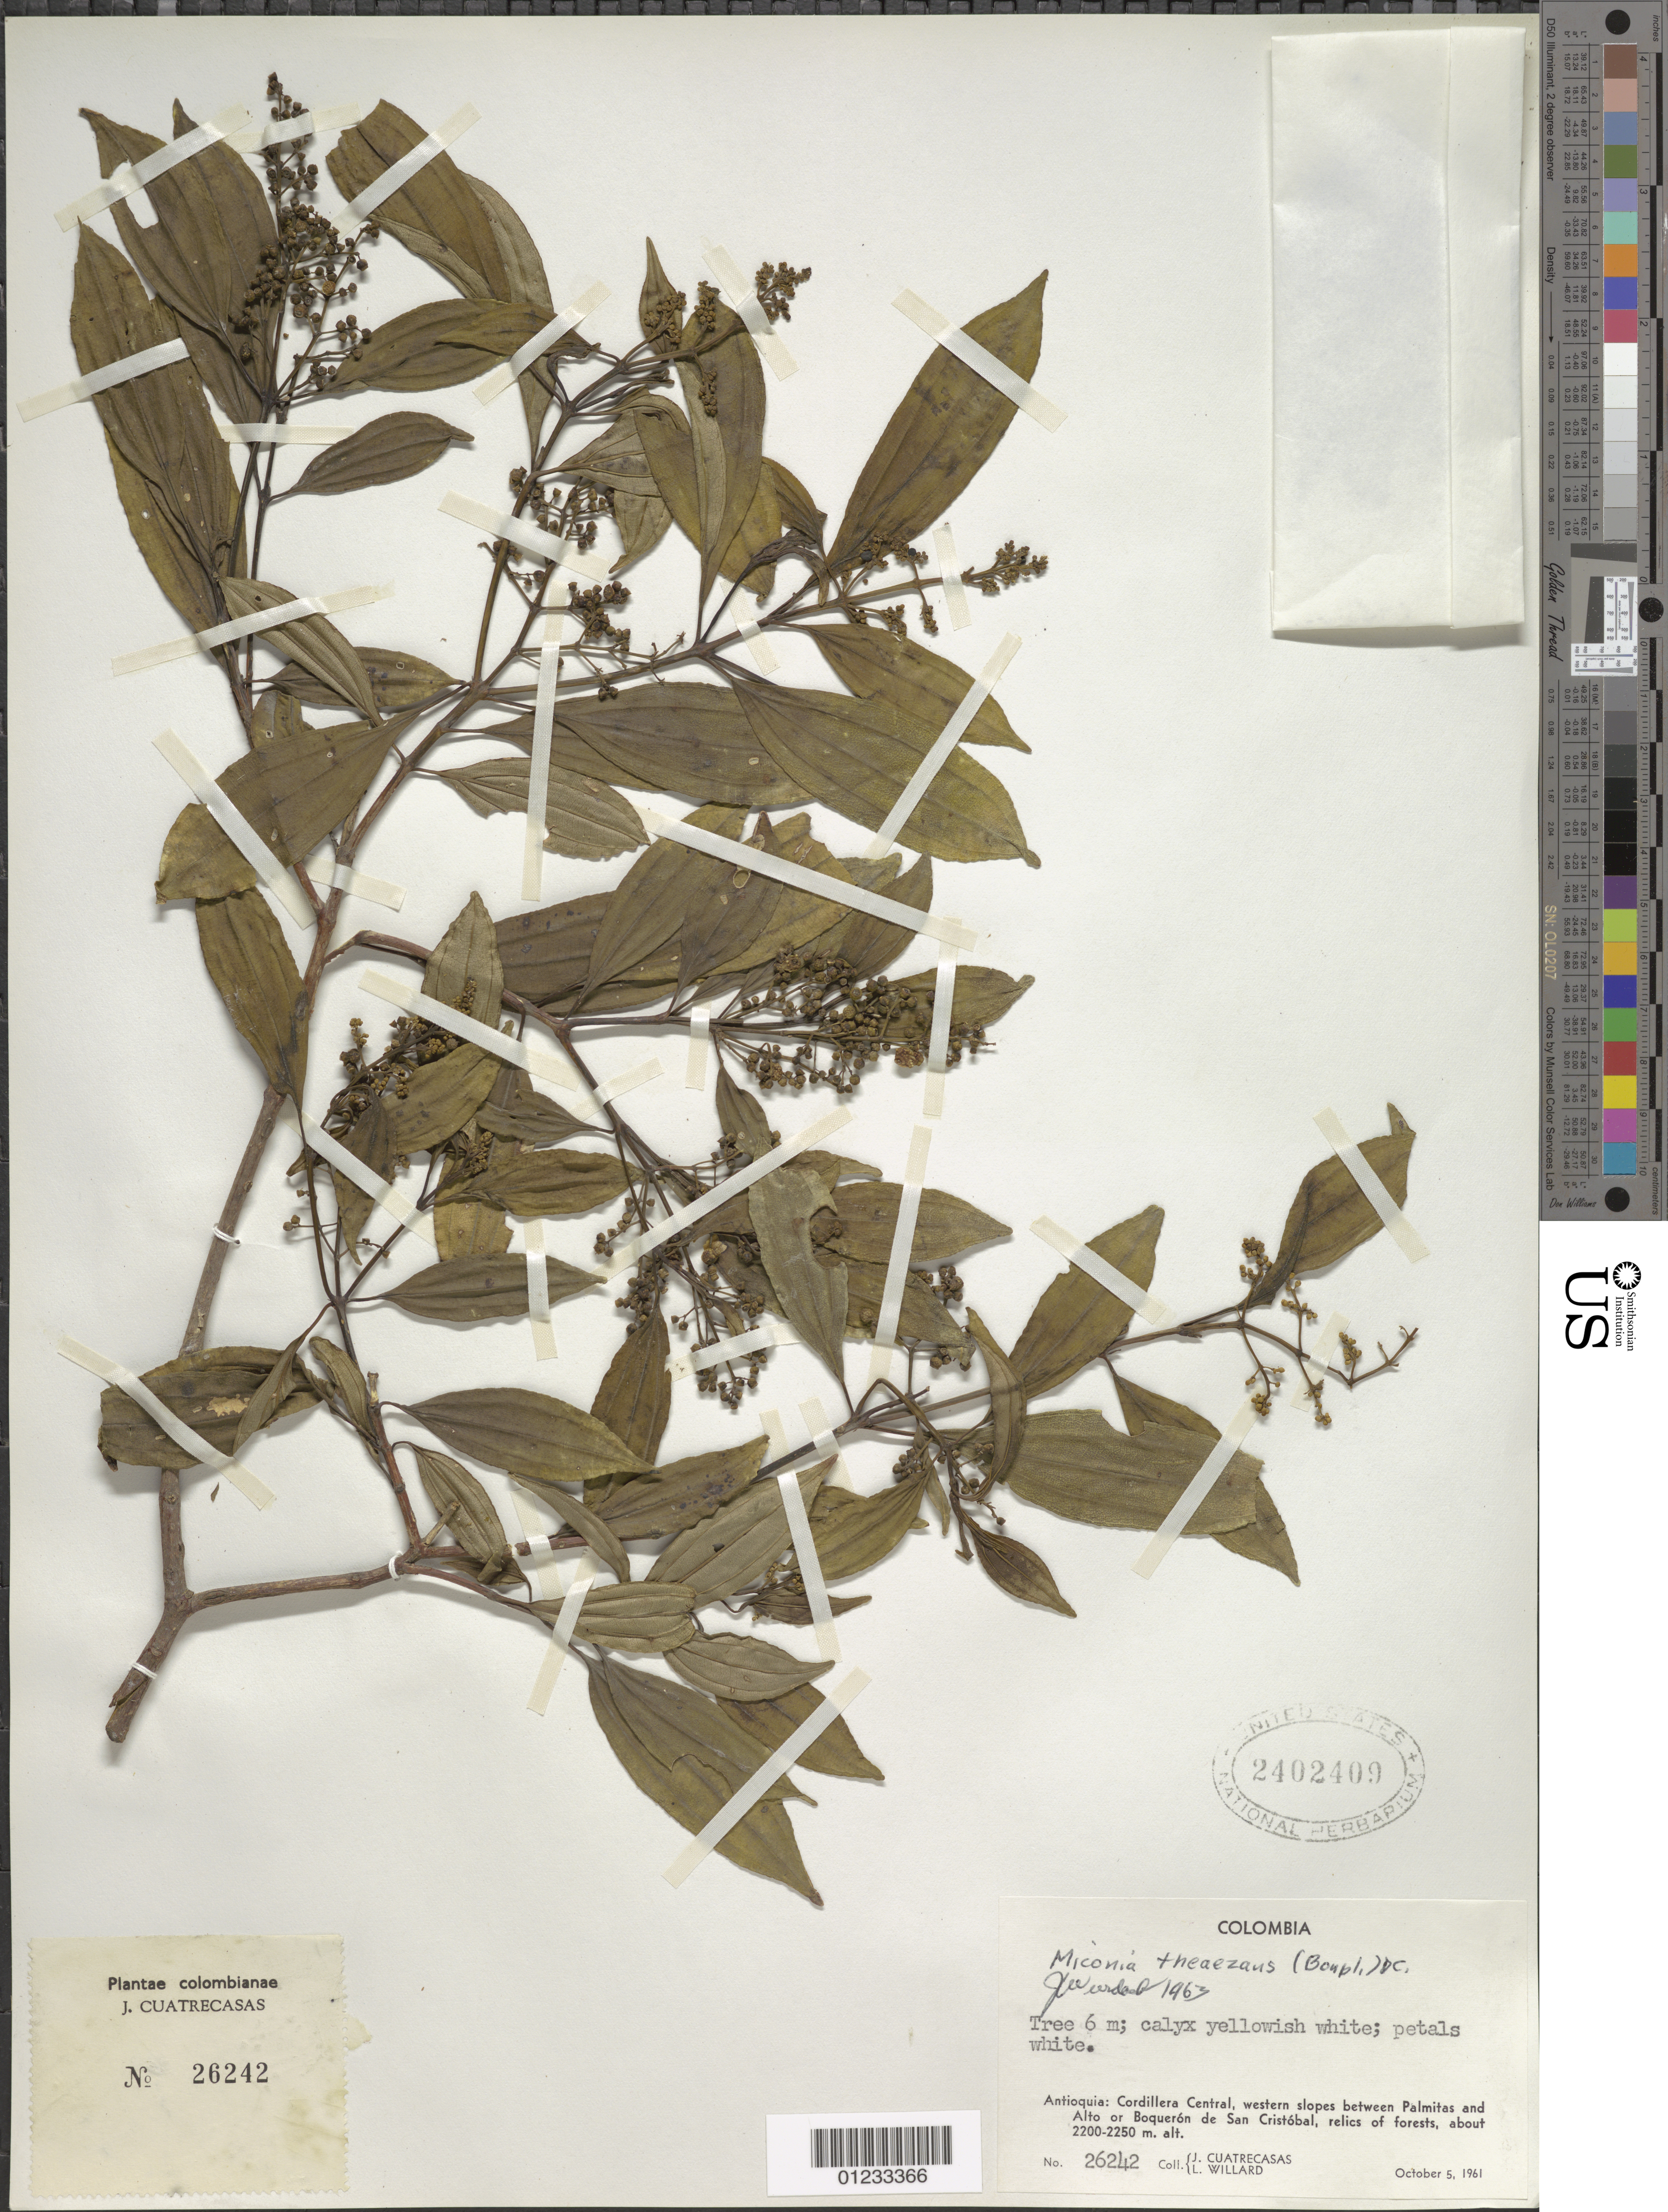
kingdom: Plantae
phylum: Tracheophyta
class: Magnoliopsida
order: Myrtales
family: Melastomataceae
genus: Miconia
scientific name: Miconia theizans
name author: (Bonpl.) Cogn.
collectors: J. Cuatrecasas & L. Willard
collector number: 26242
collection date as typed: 05 Oct 1961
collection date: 1961-10-05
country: Colombia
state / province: Antioquia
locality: Cordillera Central, western slopes between Palmitas and Alto or Boqueron de San Cristobal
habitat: relics of forests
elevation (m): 2200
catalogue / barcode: US 2402409